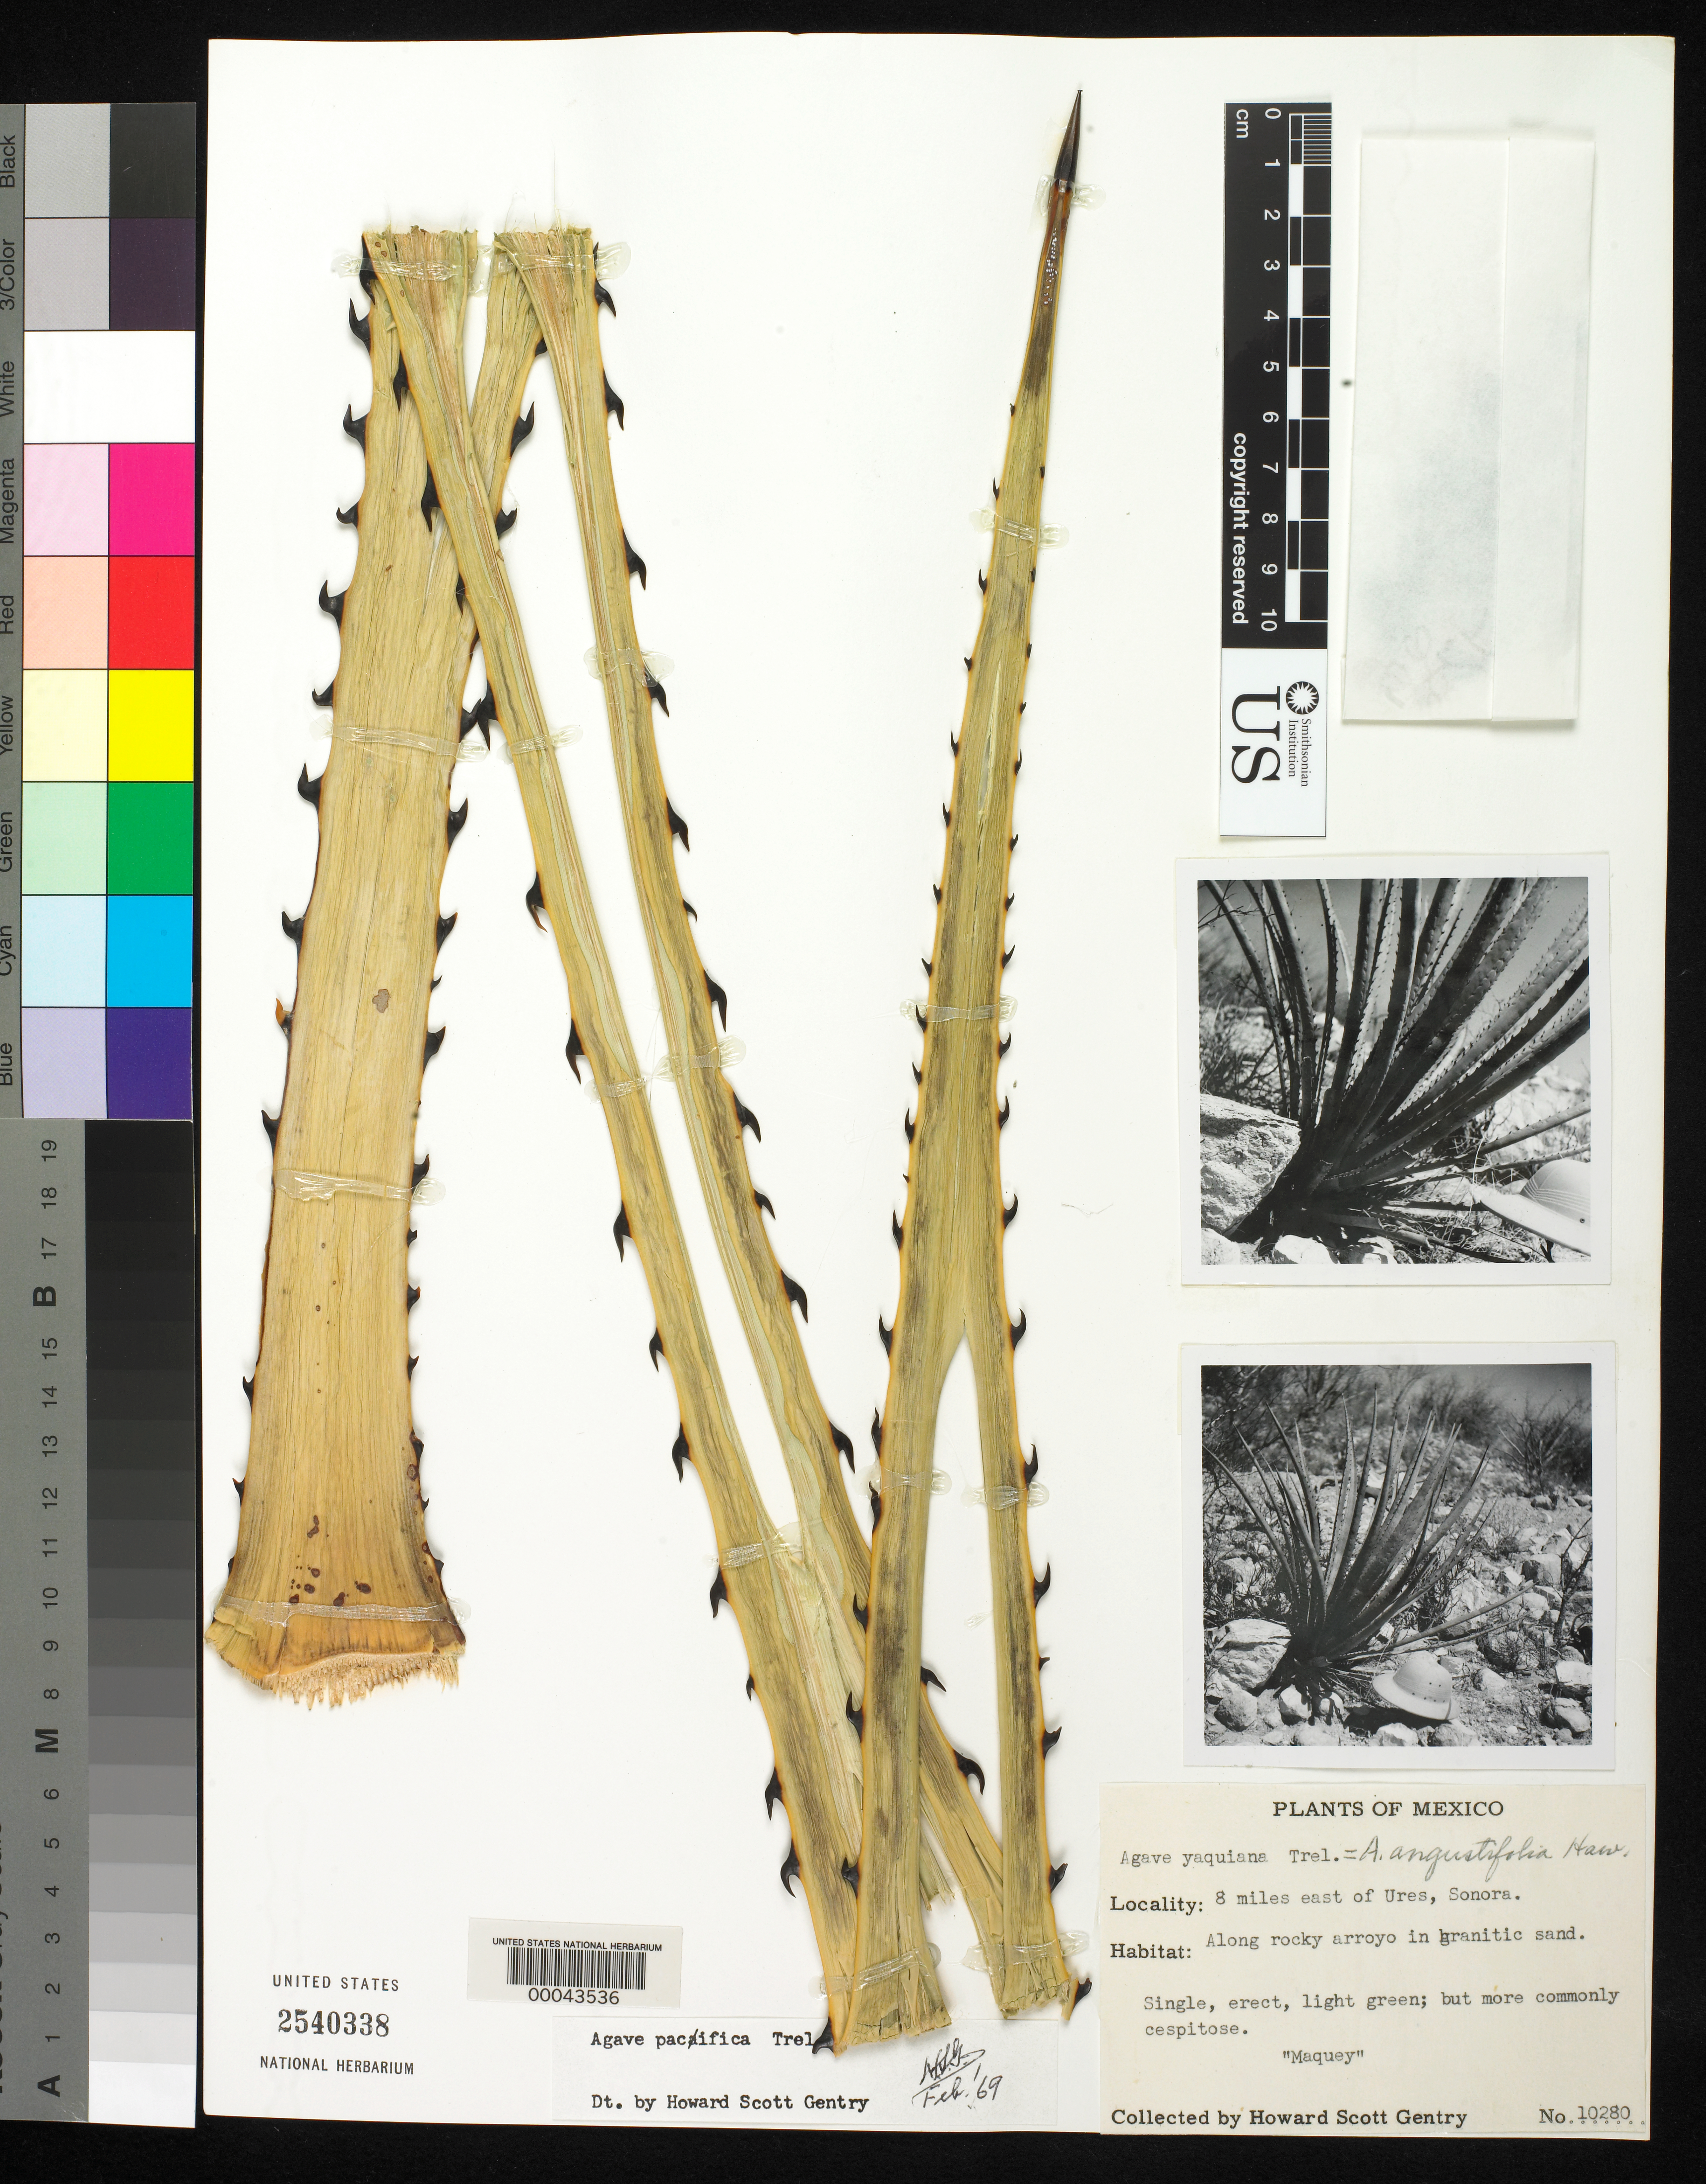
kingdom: Plantae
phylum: Tracheophyta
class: Liliopsida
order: Asparagales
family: Asparagaceae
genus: Agave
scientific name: Agave angustifolia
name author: Haw.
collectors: H. S. Gentry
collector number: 10280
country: Mexico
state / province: Sonora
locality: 8 mi E of Ures.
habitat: Along rocky arroyo in granitic sand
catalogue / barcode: US 2540338